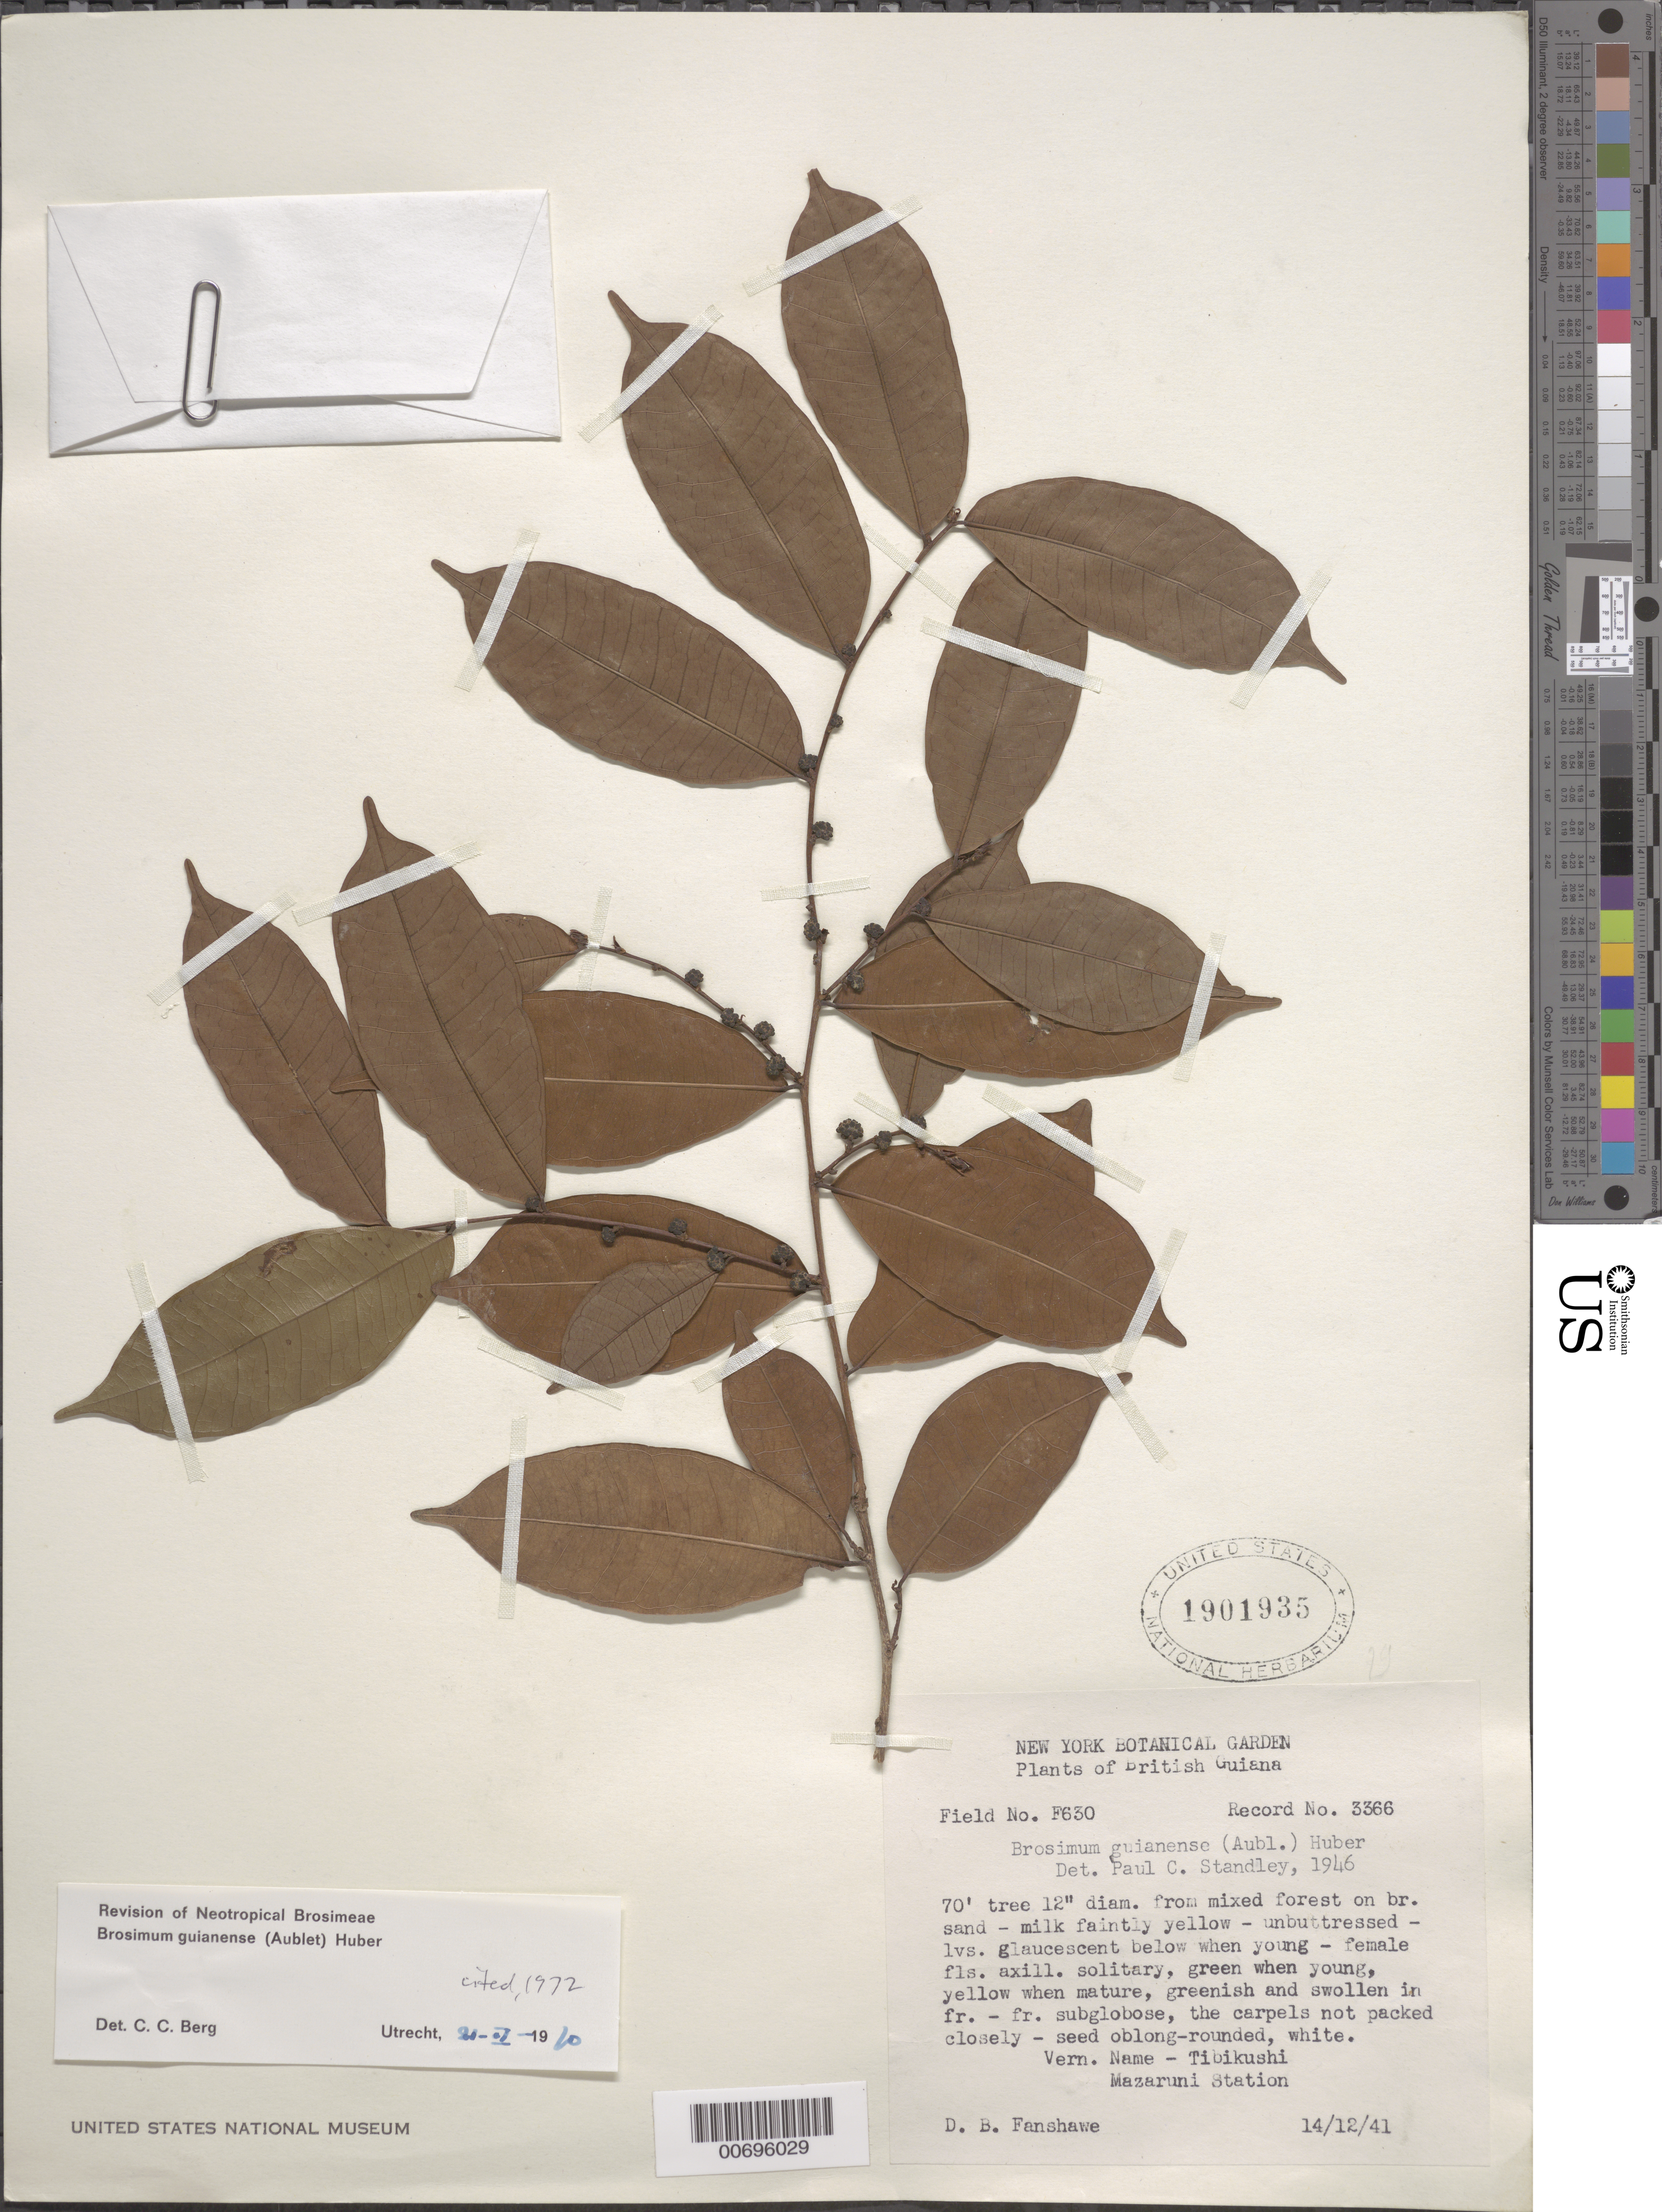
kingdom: Plantae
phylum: Tracheophyta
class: Magnoliopsida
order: Rosales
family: Moraceae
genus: Brosimum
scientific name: Brosimum guianense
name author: (Aubl.) Huber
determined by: Berg, C. C.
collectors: D. B. Fanshawe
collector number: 3366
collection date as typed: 14-Dec-41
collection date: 1941-12-14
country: Guyana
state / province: Cuyuni-Mazaruni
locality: Mazaruni Station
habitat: Mixed forest on brown sand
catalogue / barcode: US 1901935